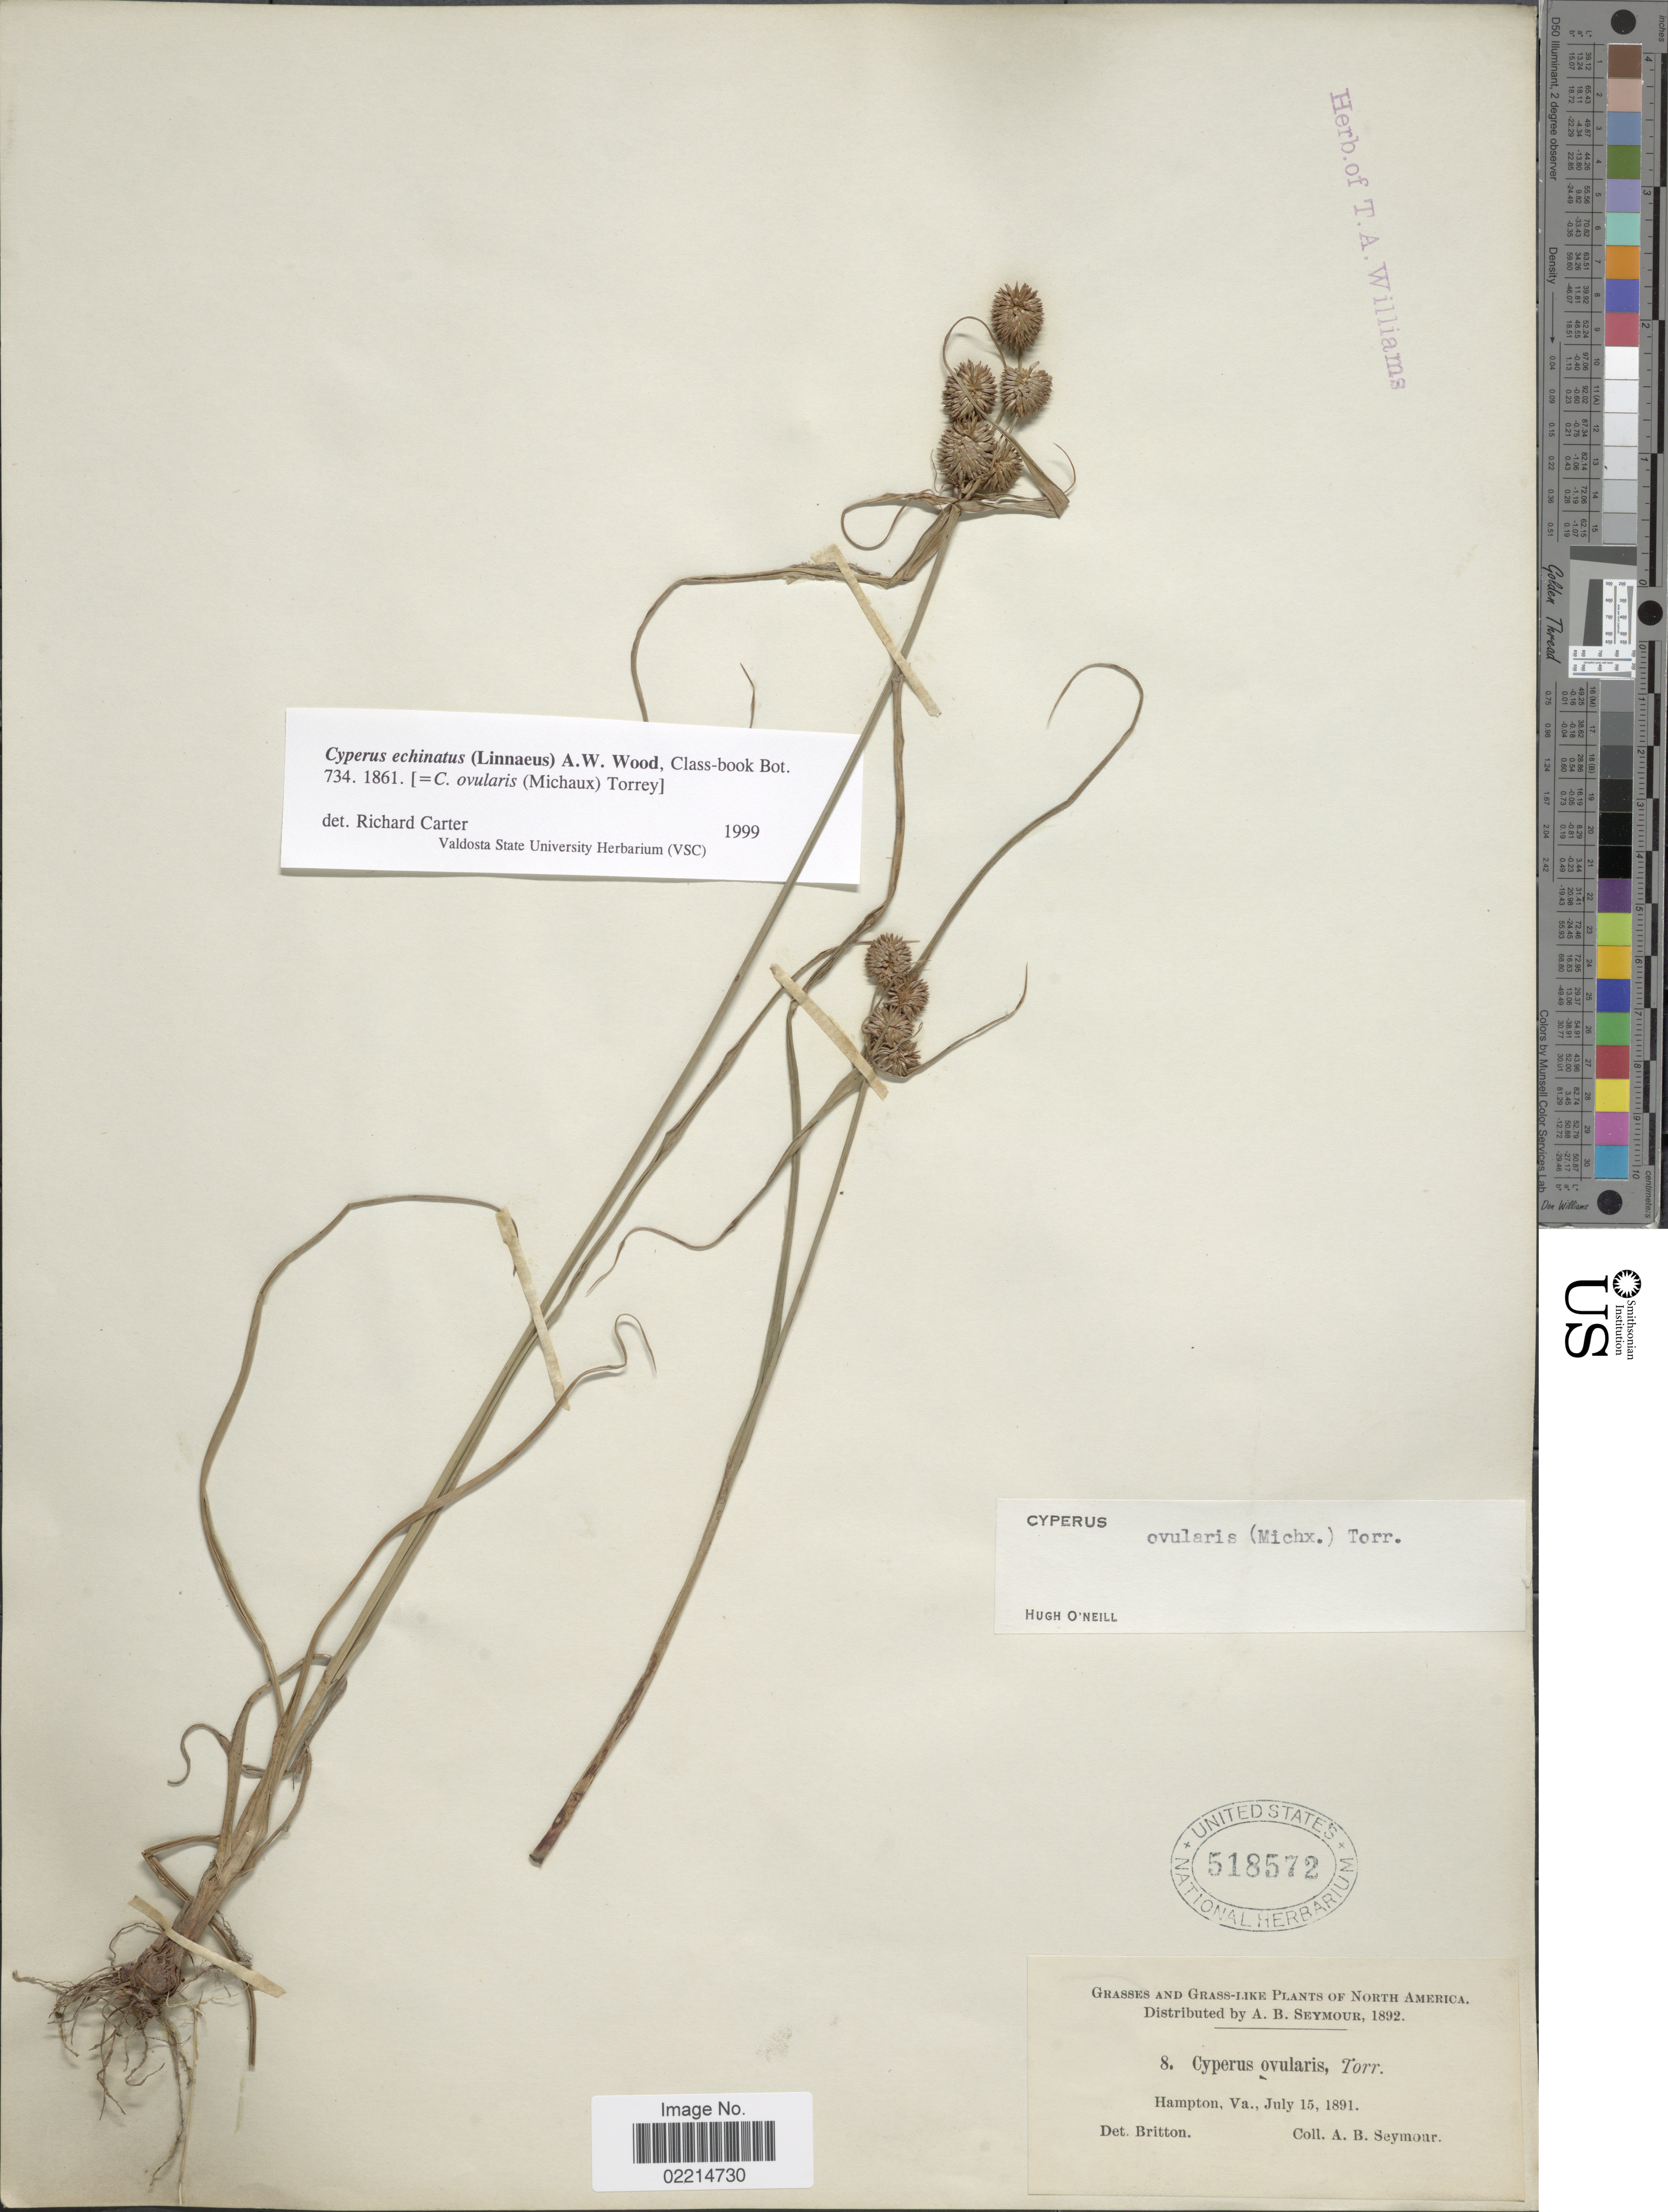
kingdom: Plantae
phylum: Tracheophyta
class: Liliopsida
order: Poales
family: Cyperaceae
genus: Cyperus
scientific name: Cyperus echinatus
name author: (L.) Alph. Wood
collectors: A. Seymour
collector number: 8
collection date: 1891-07-15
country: United States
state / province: Virginia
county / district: City of Hampton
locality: Hampton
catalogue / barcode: US 518572